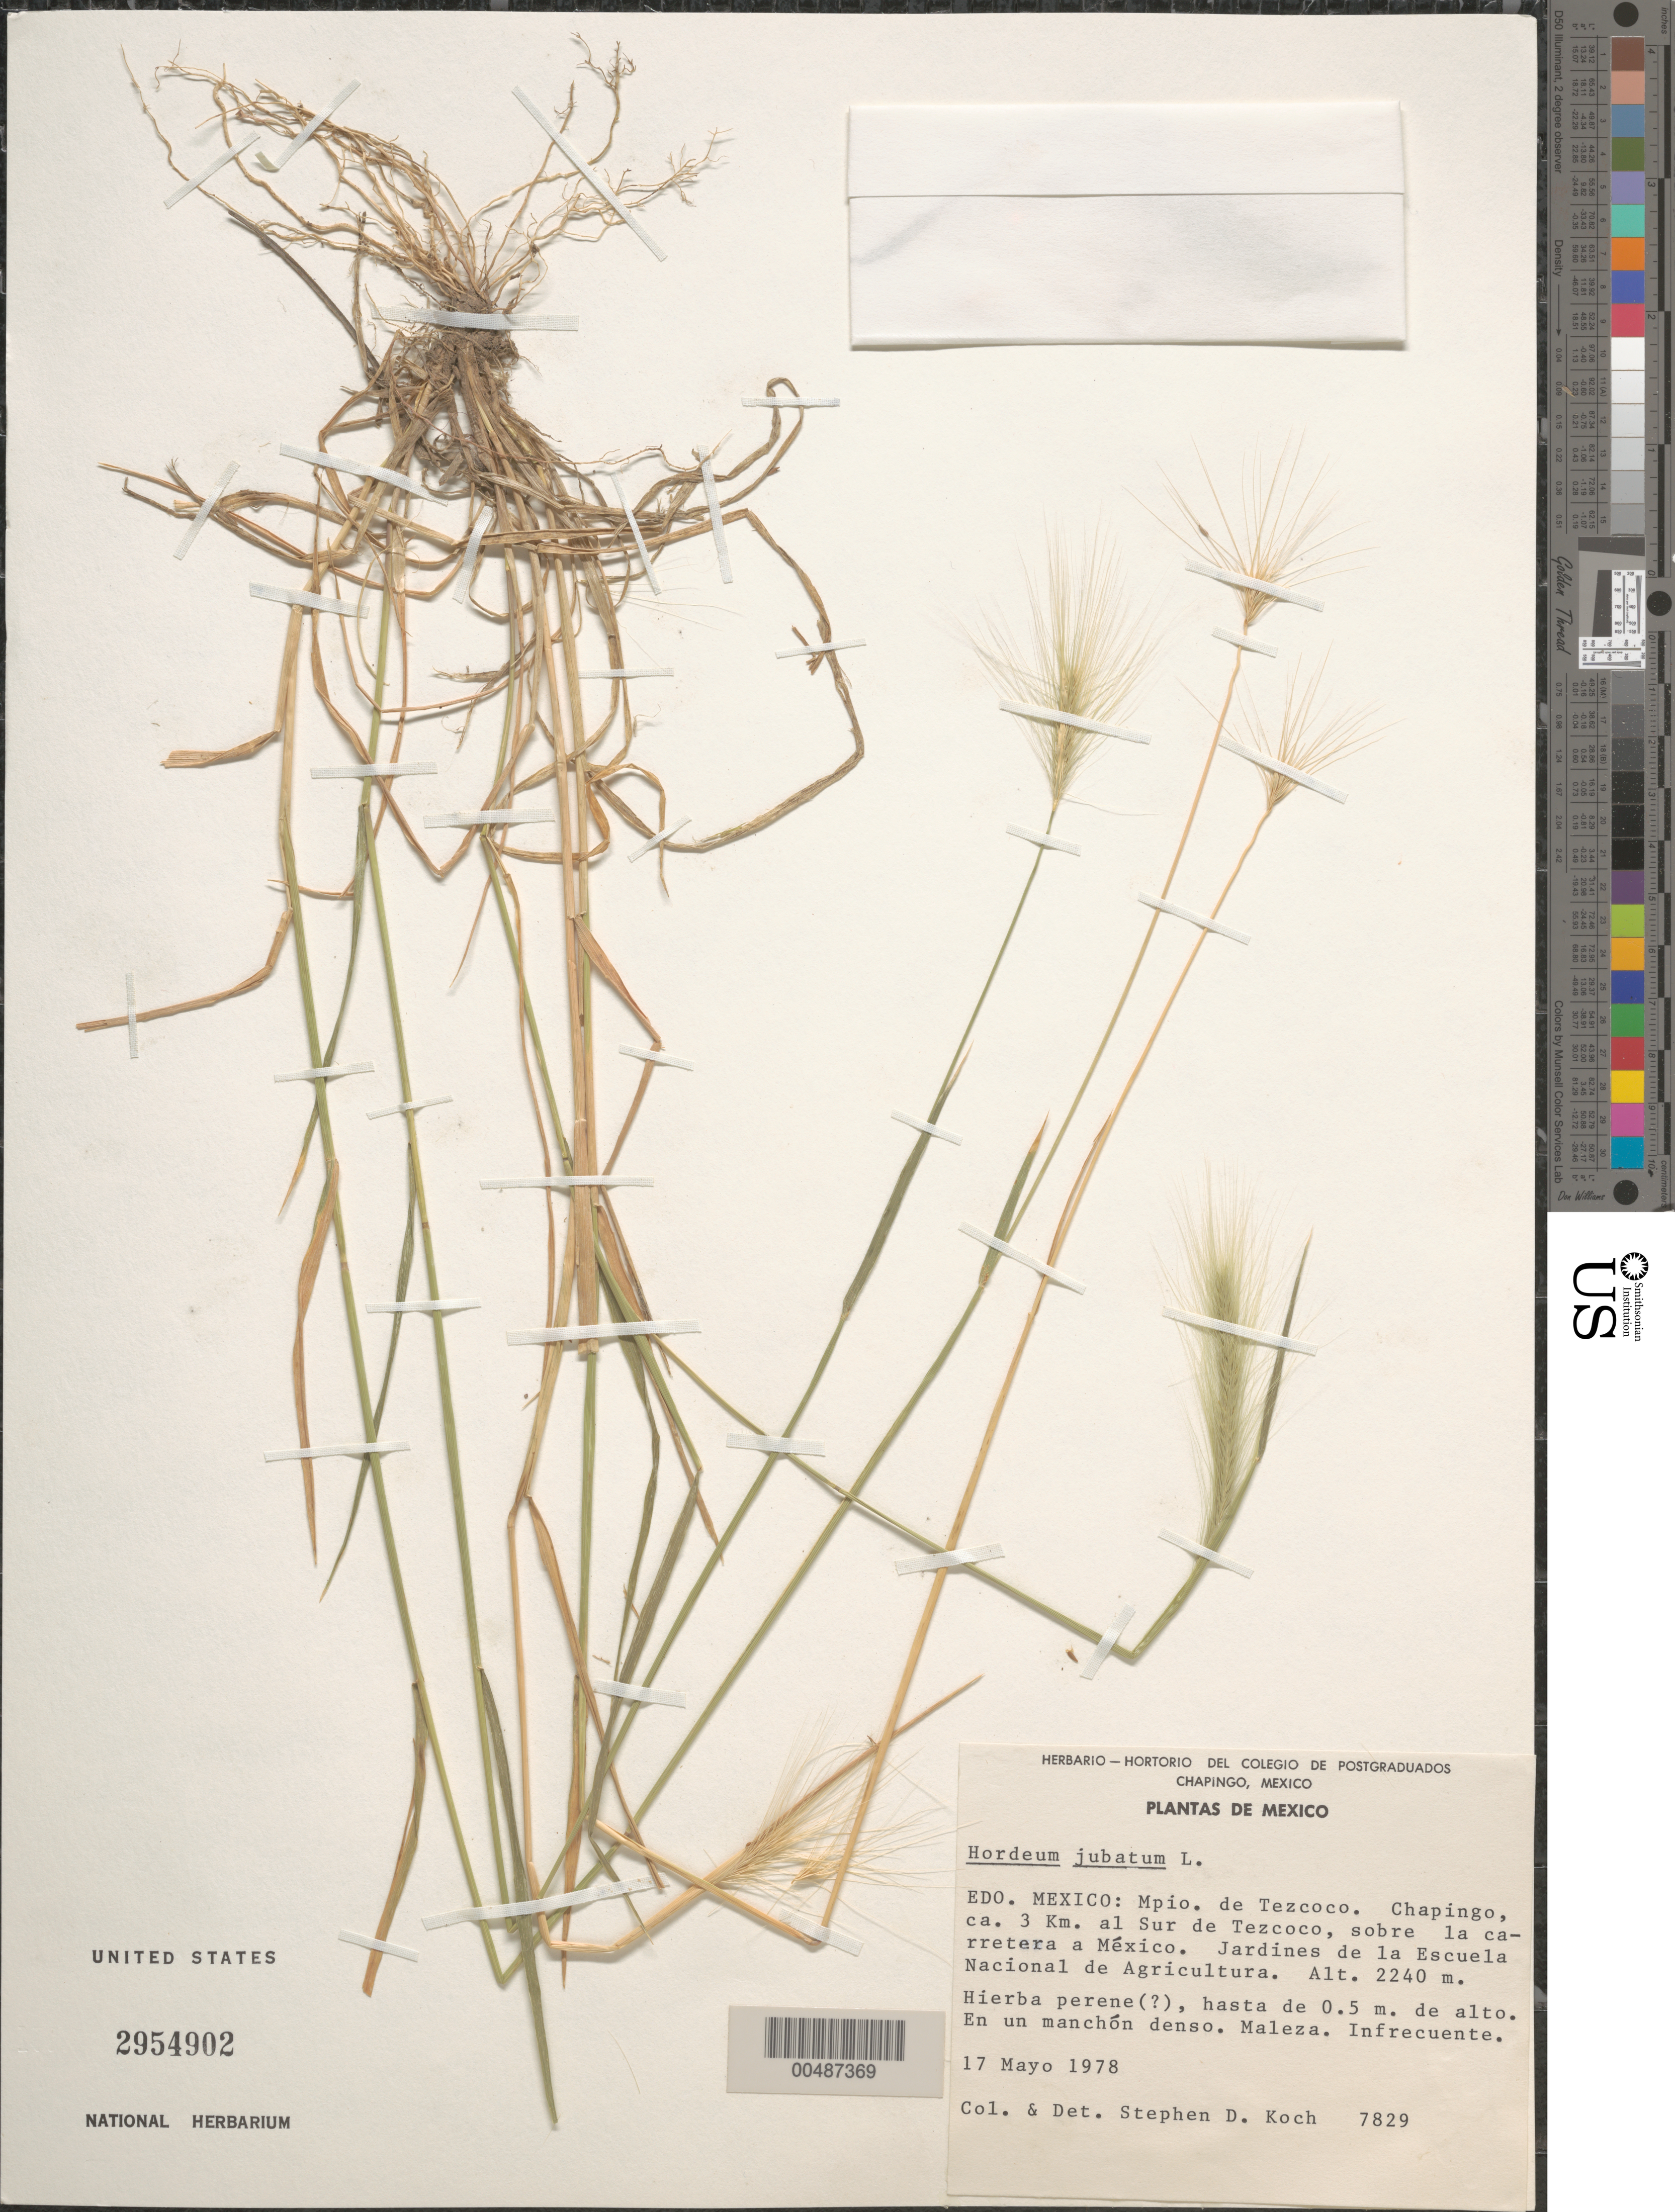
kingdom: Plantae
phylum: Tracheophyta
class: Liliopsida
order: Poales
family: Poaceae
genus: Hordeum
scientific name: Hordeum jubatum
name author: L.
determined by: Koch, S. D.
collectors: S. D. Koch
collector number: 7829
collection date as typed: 17 May 1978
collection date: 1978-05-17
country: Mexico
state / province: México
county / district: Texcoco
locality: Chapingo, ca. 3 Km al S de Tezcoco, sobre la carretera a M‚xico, Jardines de la Escuela Nacional de Agricul...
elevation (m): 2240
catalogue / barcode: US 2954902